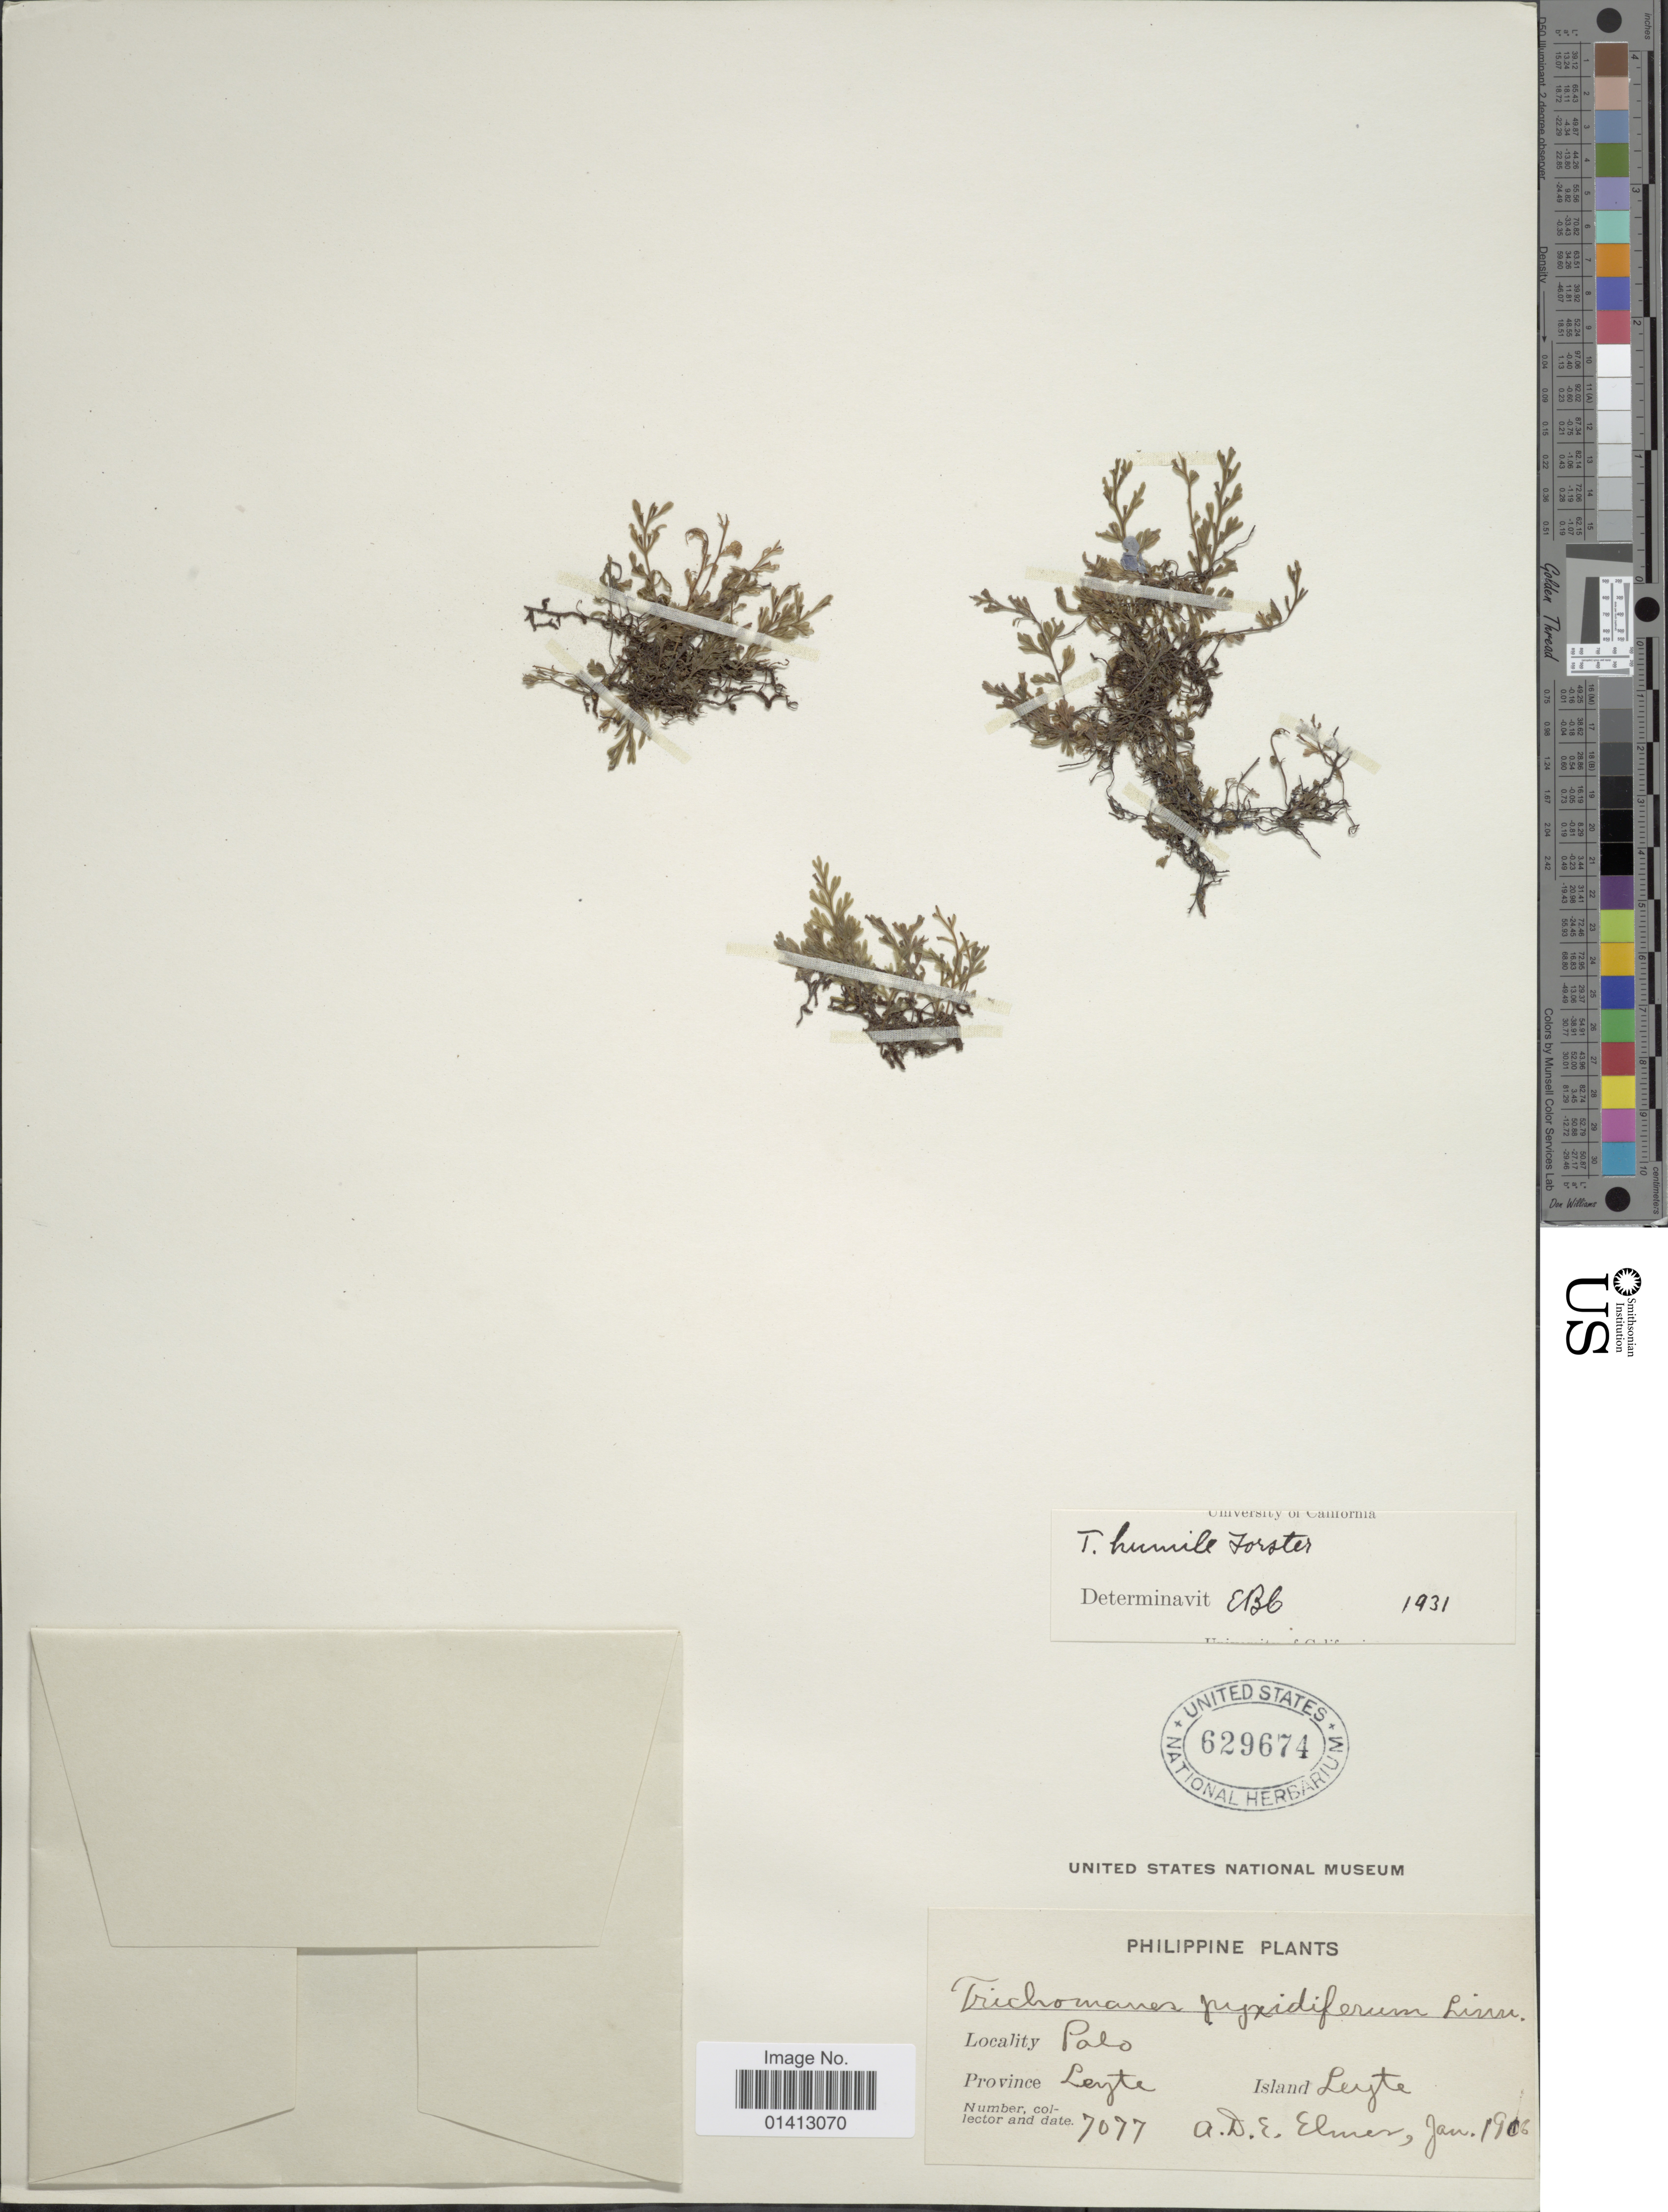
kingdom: Plantae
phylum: Tracheophyta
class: Polypodiopsida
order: Hymenophyllales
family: Hymenophyllaceae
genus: Crepidomanes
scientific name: Crepidomanes humilis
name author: (G. Forst.) Bosch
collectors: A. D. E. Elmer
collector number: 7077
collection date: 1906-01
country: Philippines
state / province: Eastern Visayas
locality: Palo, Province Leyte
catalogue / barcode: US 629674